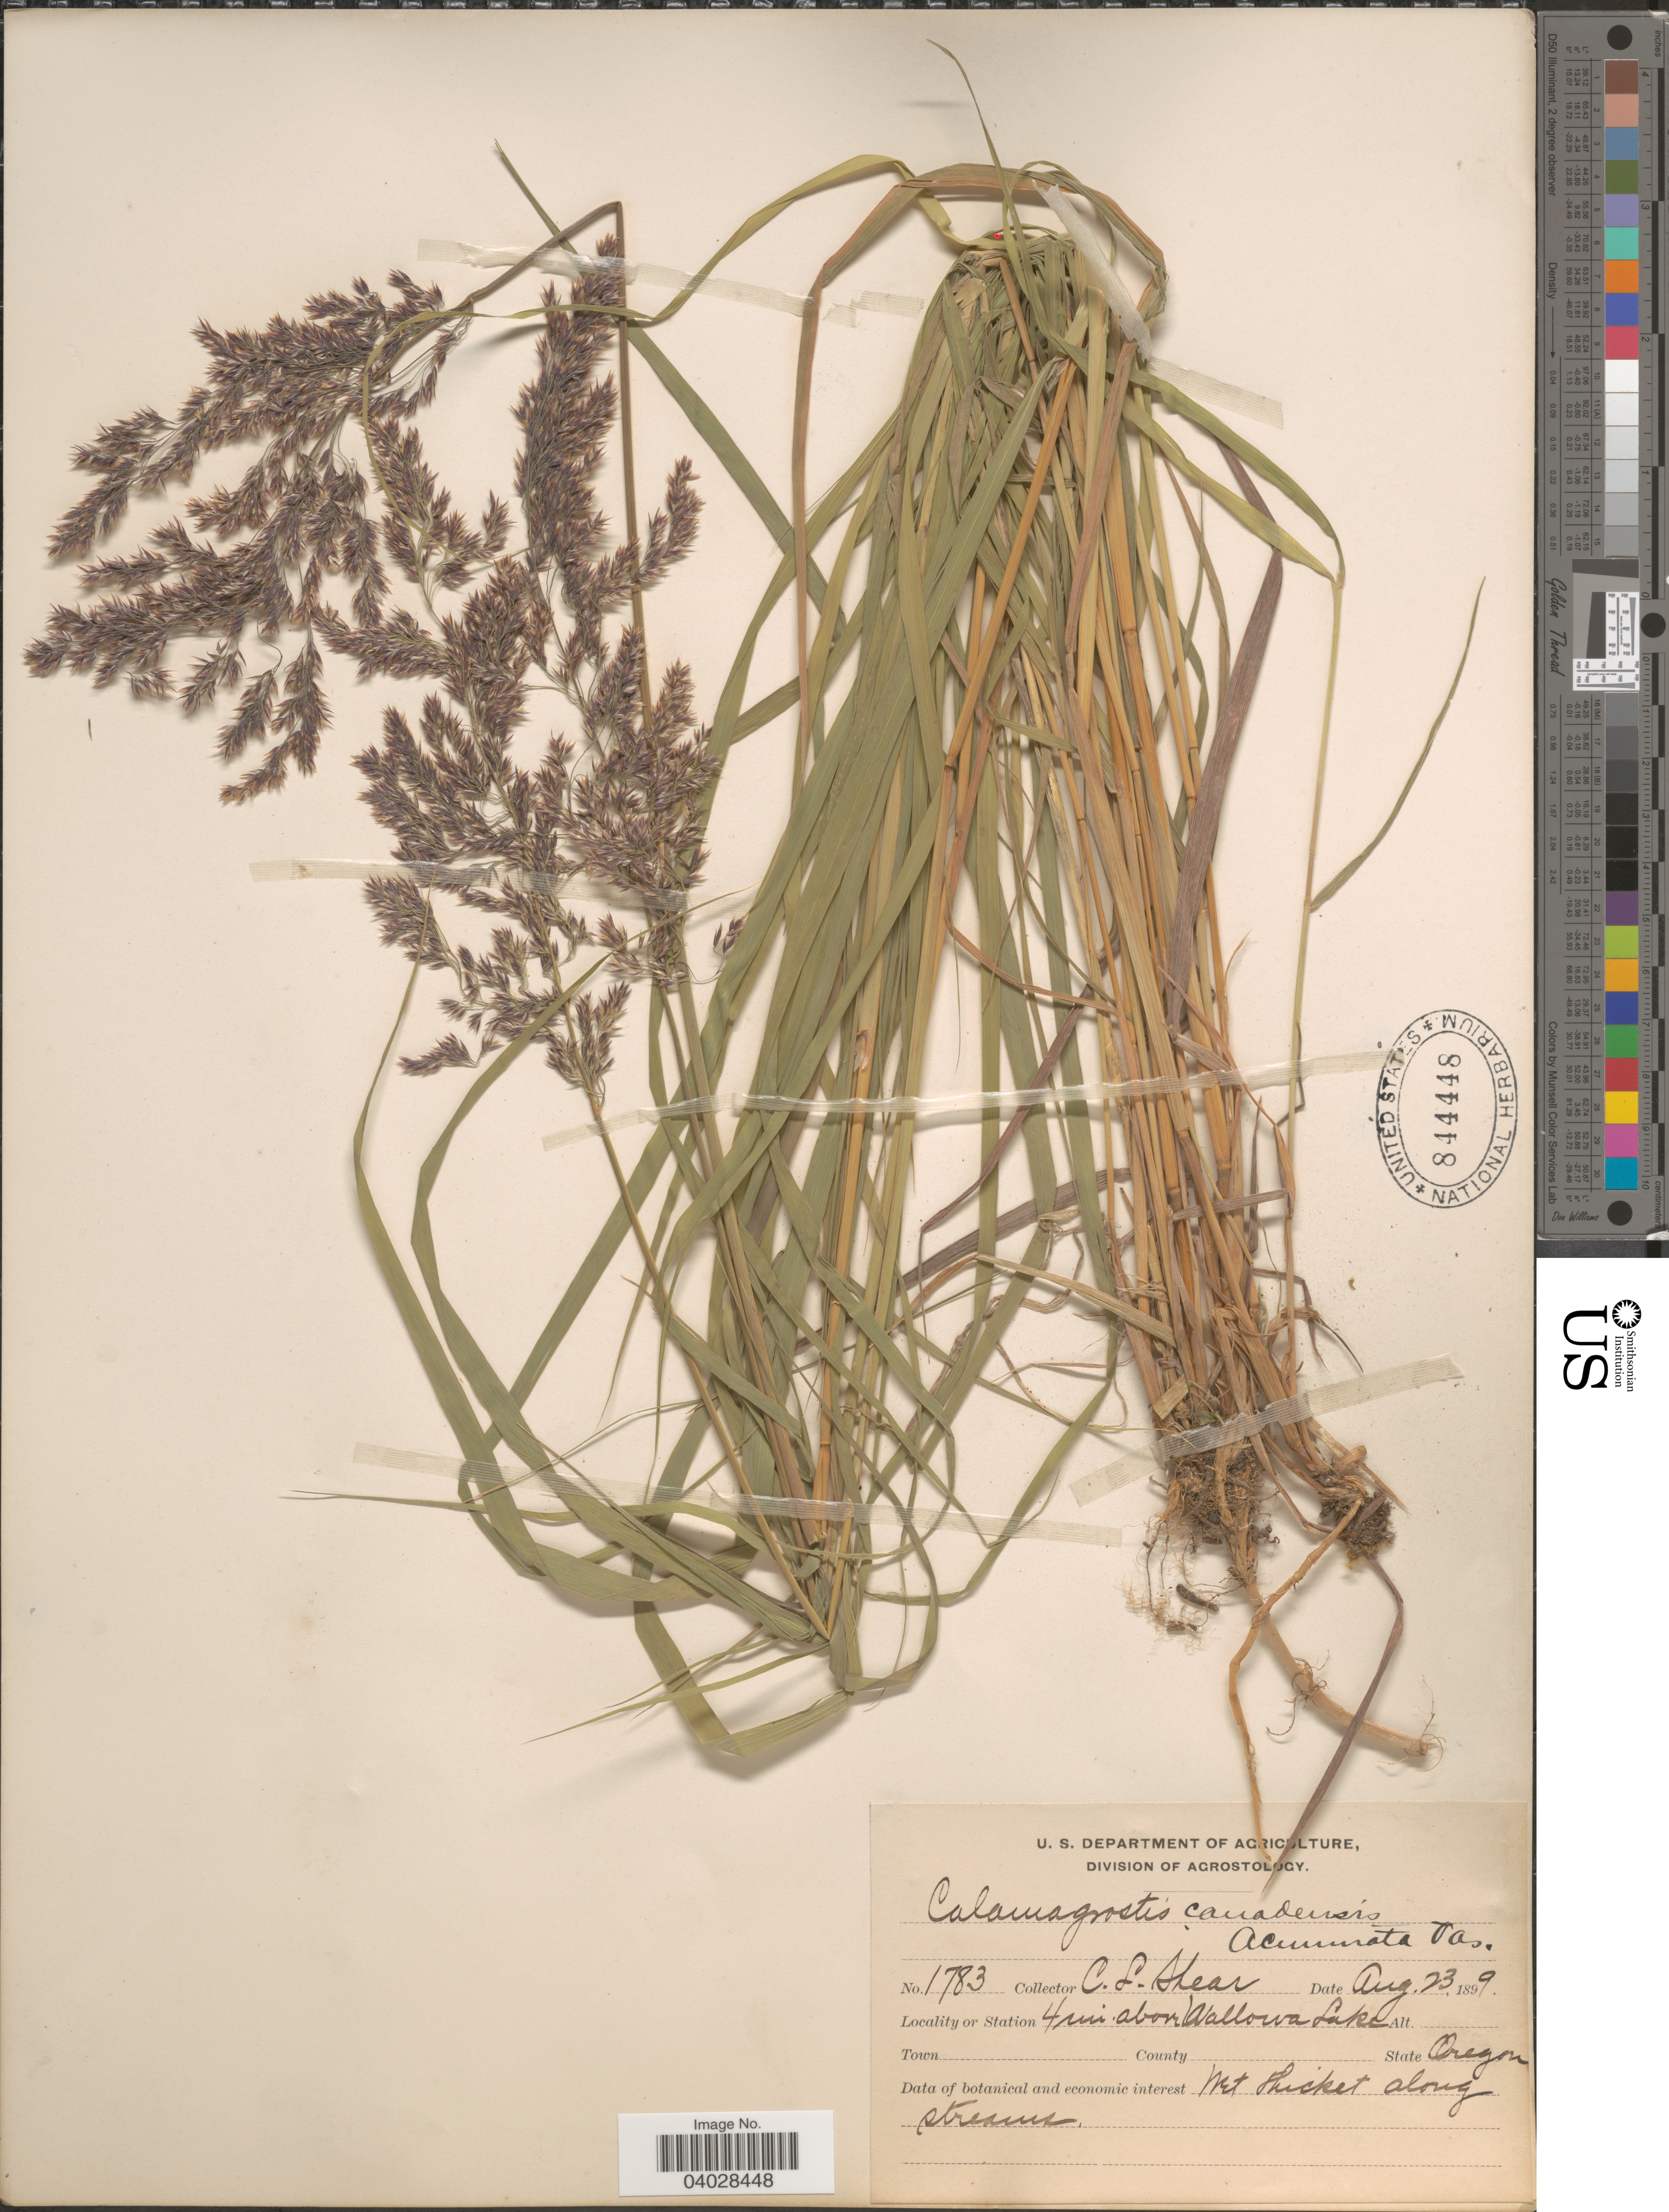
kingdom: Plantae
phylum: Tracheophyta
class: Liliopsida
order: Poales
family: Poaceae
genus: Calamagrostis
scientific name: Calamagrostis canadensis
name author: (Michx.) P. Beauv.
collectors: C. L. Shear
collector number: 1783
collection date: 1899-08-23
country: United States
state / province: Oregon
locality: Station 4 mi. above Wallowa Lake.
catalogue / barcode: US 844448